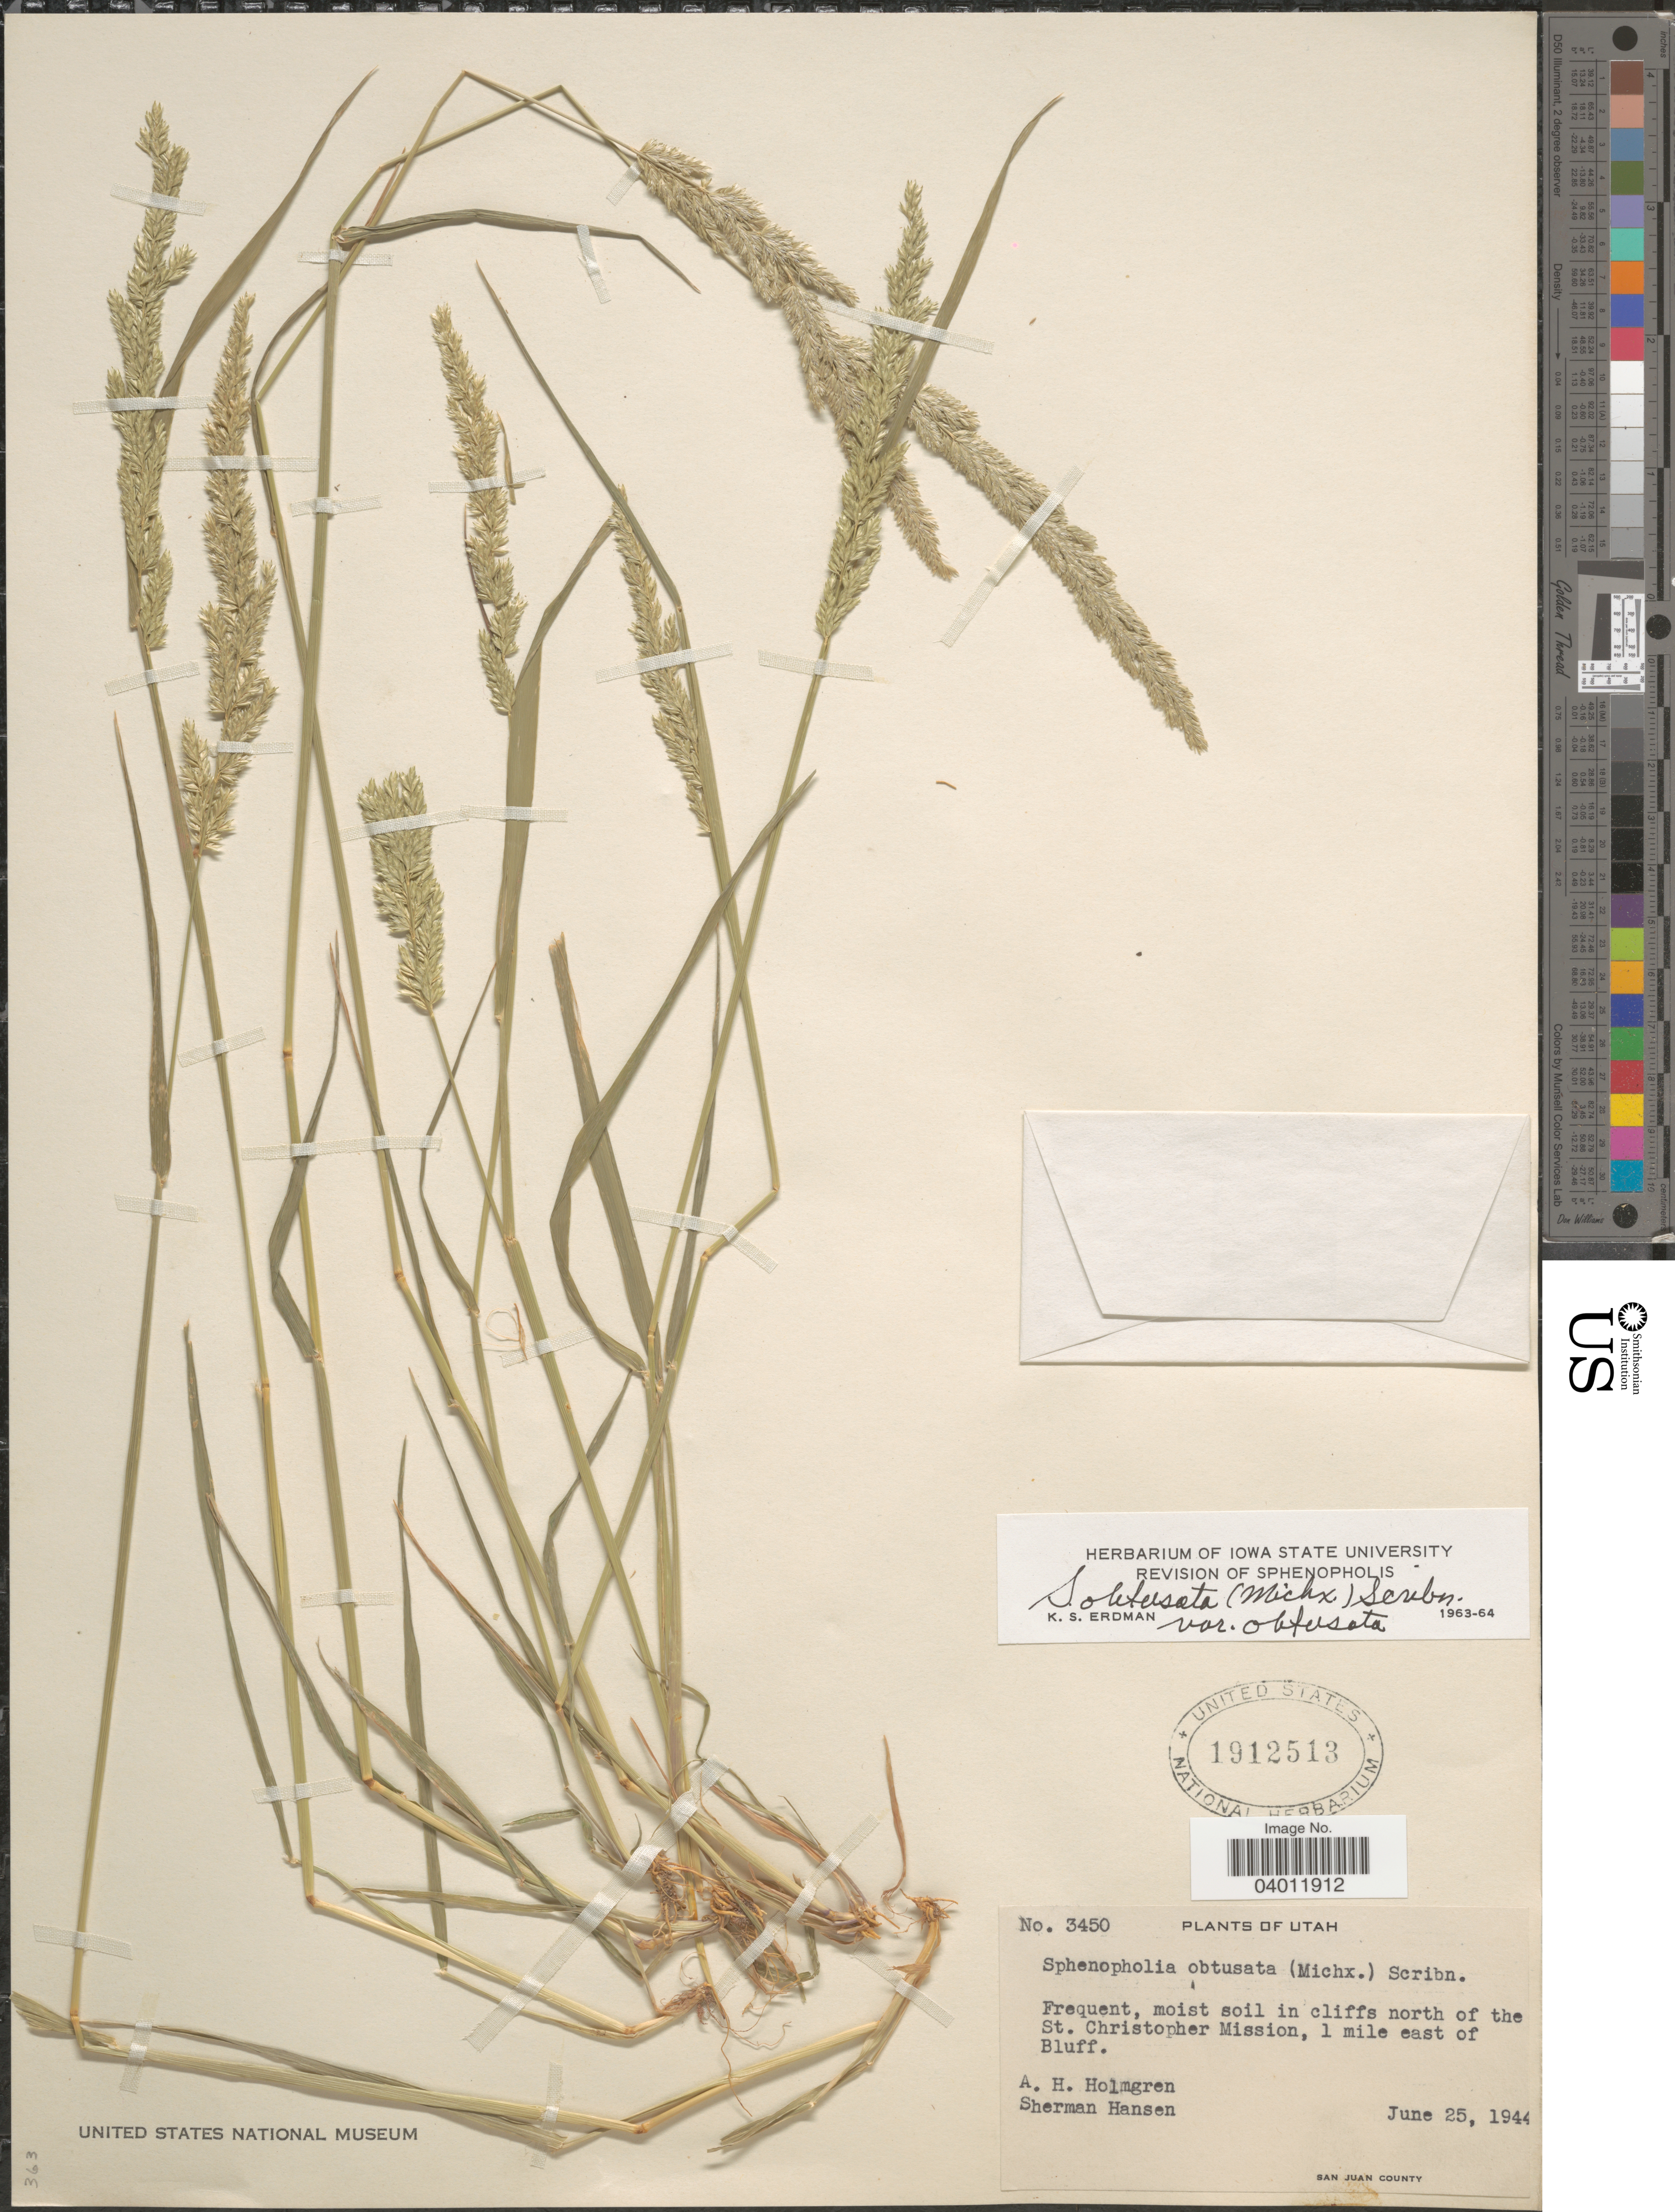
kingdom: Plantae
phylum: Tracheophyta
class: Liliopsida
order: Poales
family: Poaceae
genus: Sphenopholis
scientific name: Sphenopholis obtusata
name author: (Michx.) Scribn.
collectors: A. Holmgren & S. Hansen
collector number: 3450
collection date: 1944-06-25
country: United States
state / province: Utah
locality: In cliffs north of the St. Christopher Mission, 1 mile east of Bluff. San Juan County.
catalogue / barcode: US 1912513